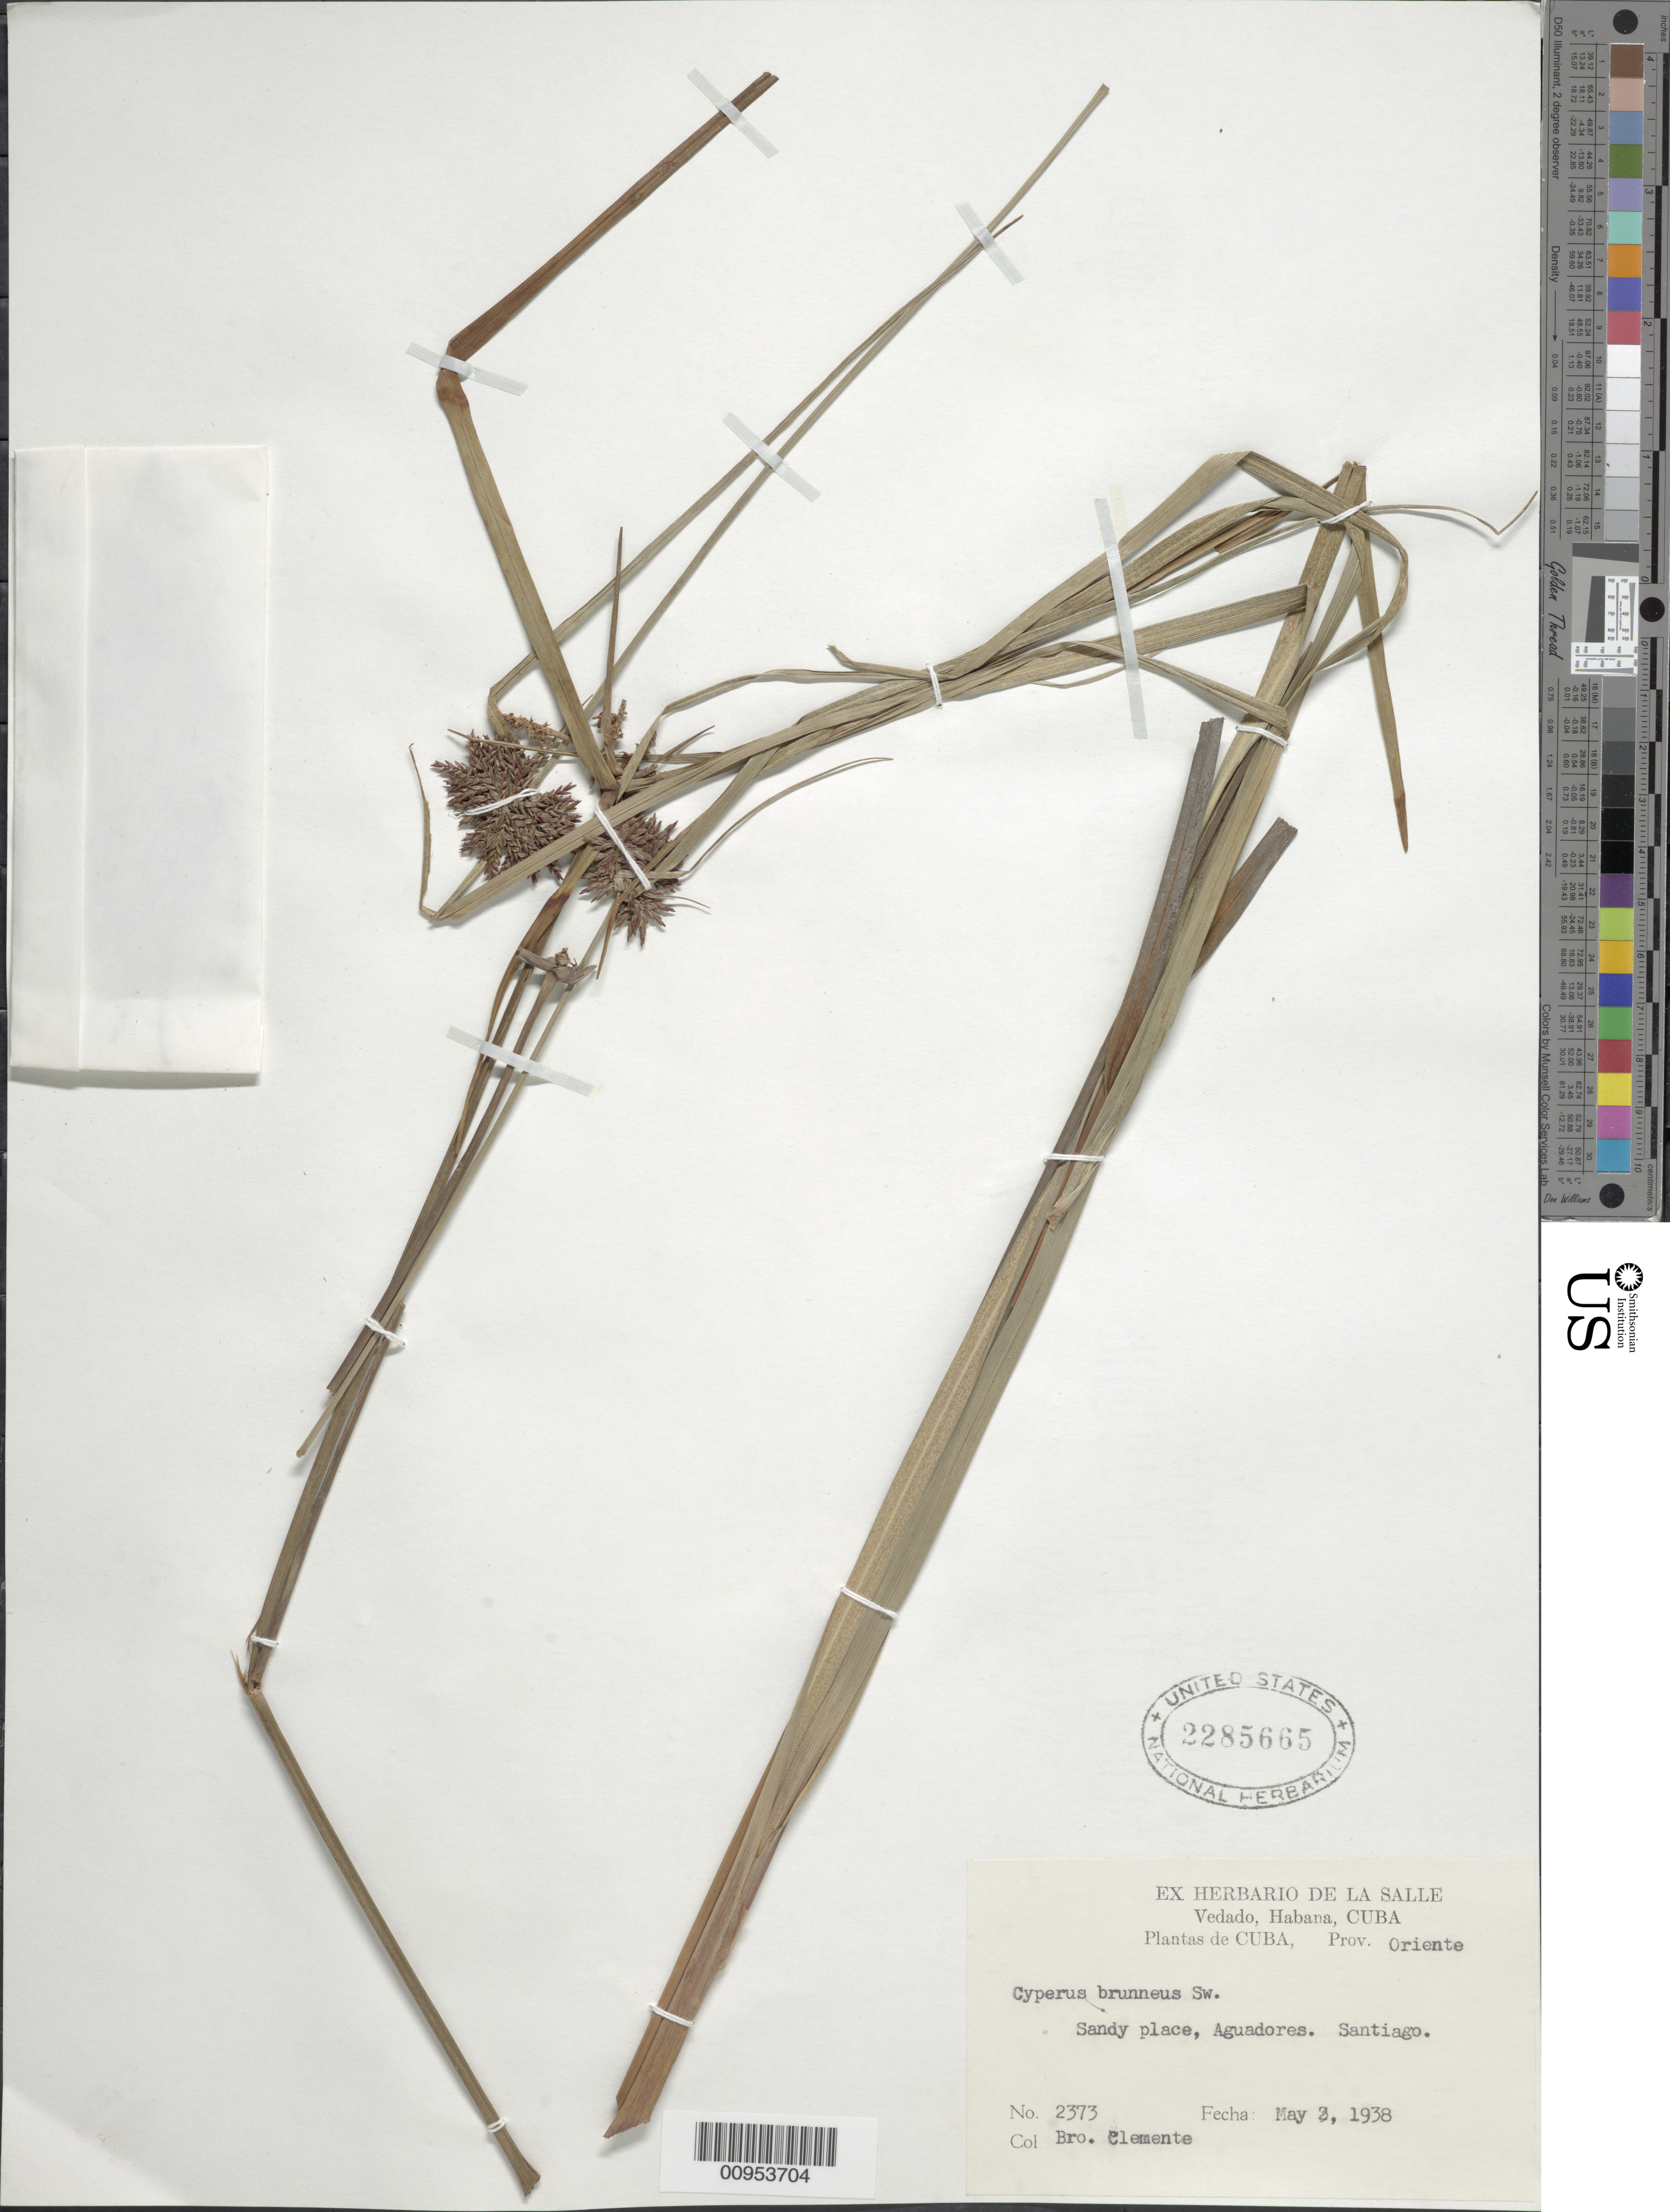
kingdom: Plantae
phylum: Tracheophyta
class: Liliopsida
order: Poales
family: Cyperaceae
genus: Cyperus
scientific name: Cyperus brunneus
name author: Sw.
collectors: Bro. Clemente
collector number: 2373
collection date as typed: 03 May 1938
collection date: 1938-05-03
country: Cuba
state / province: Santiago de Cuba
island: Cuba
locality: Aguadores, Santiago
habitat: Sandy place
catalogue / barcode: US 2285665